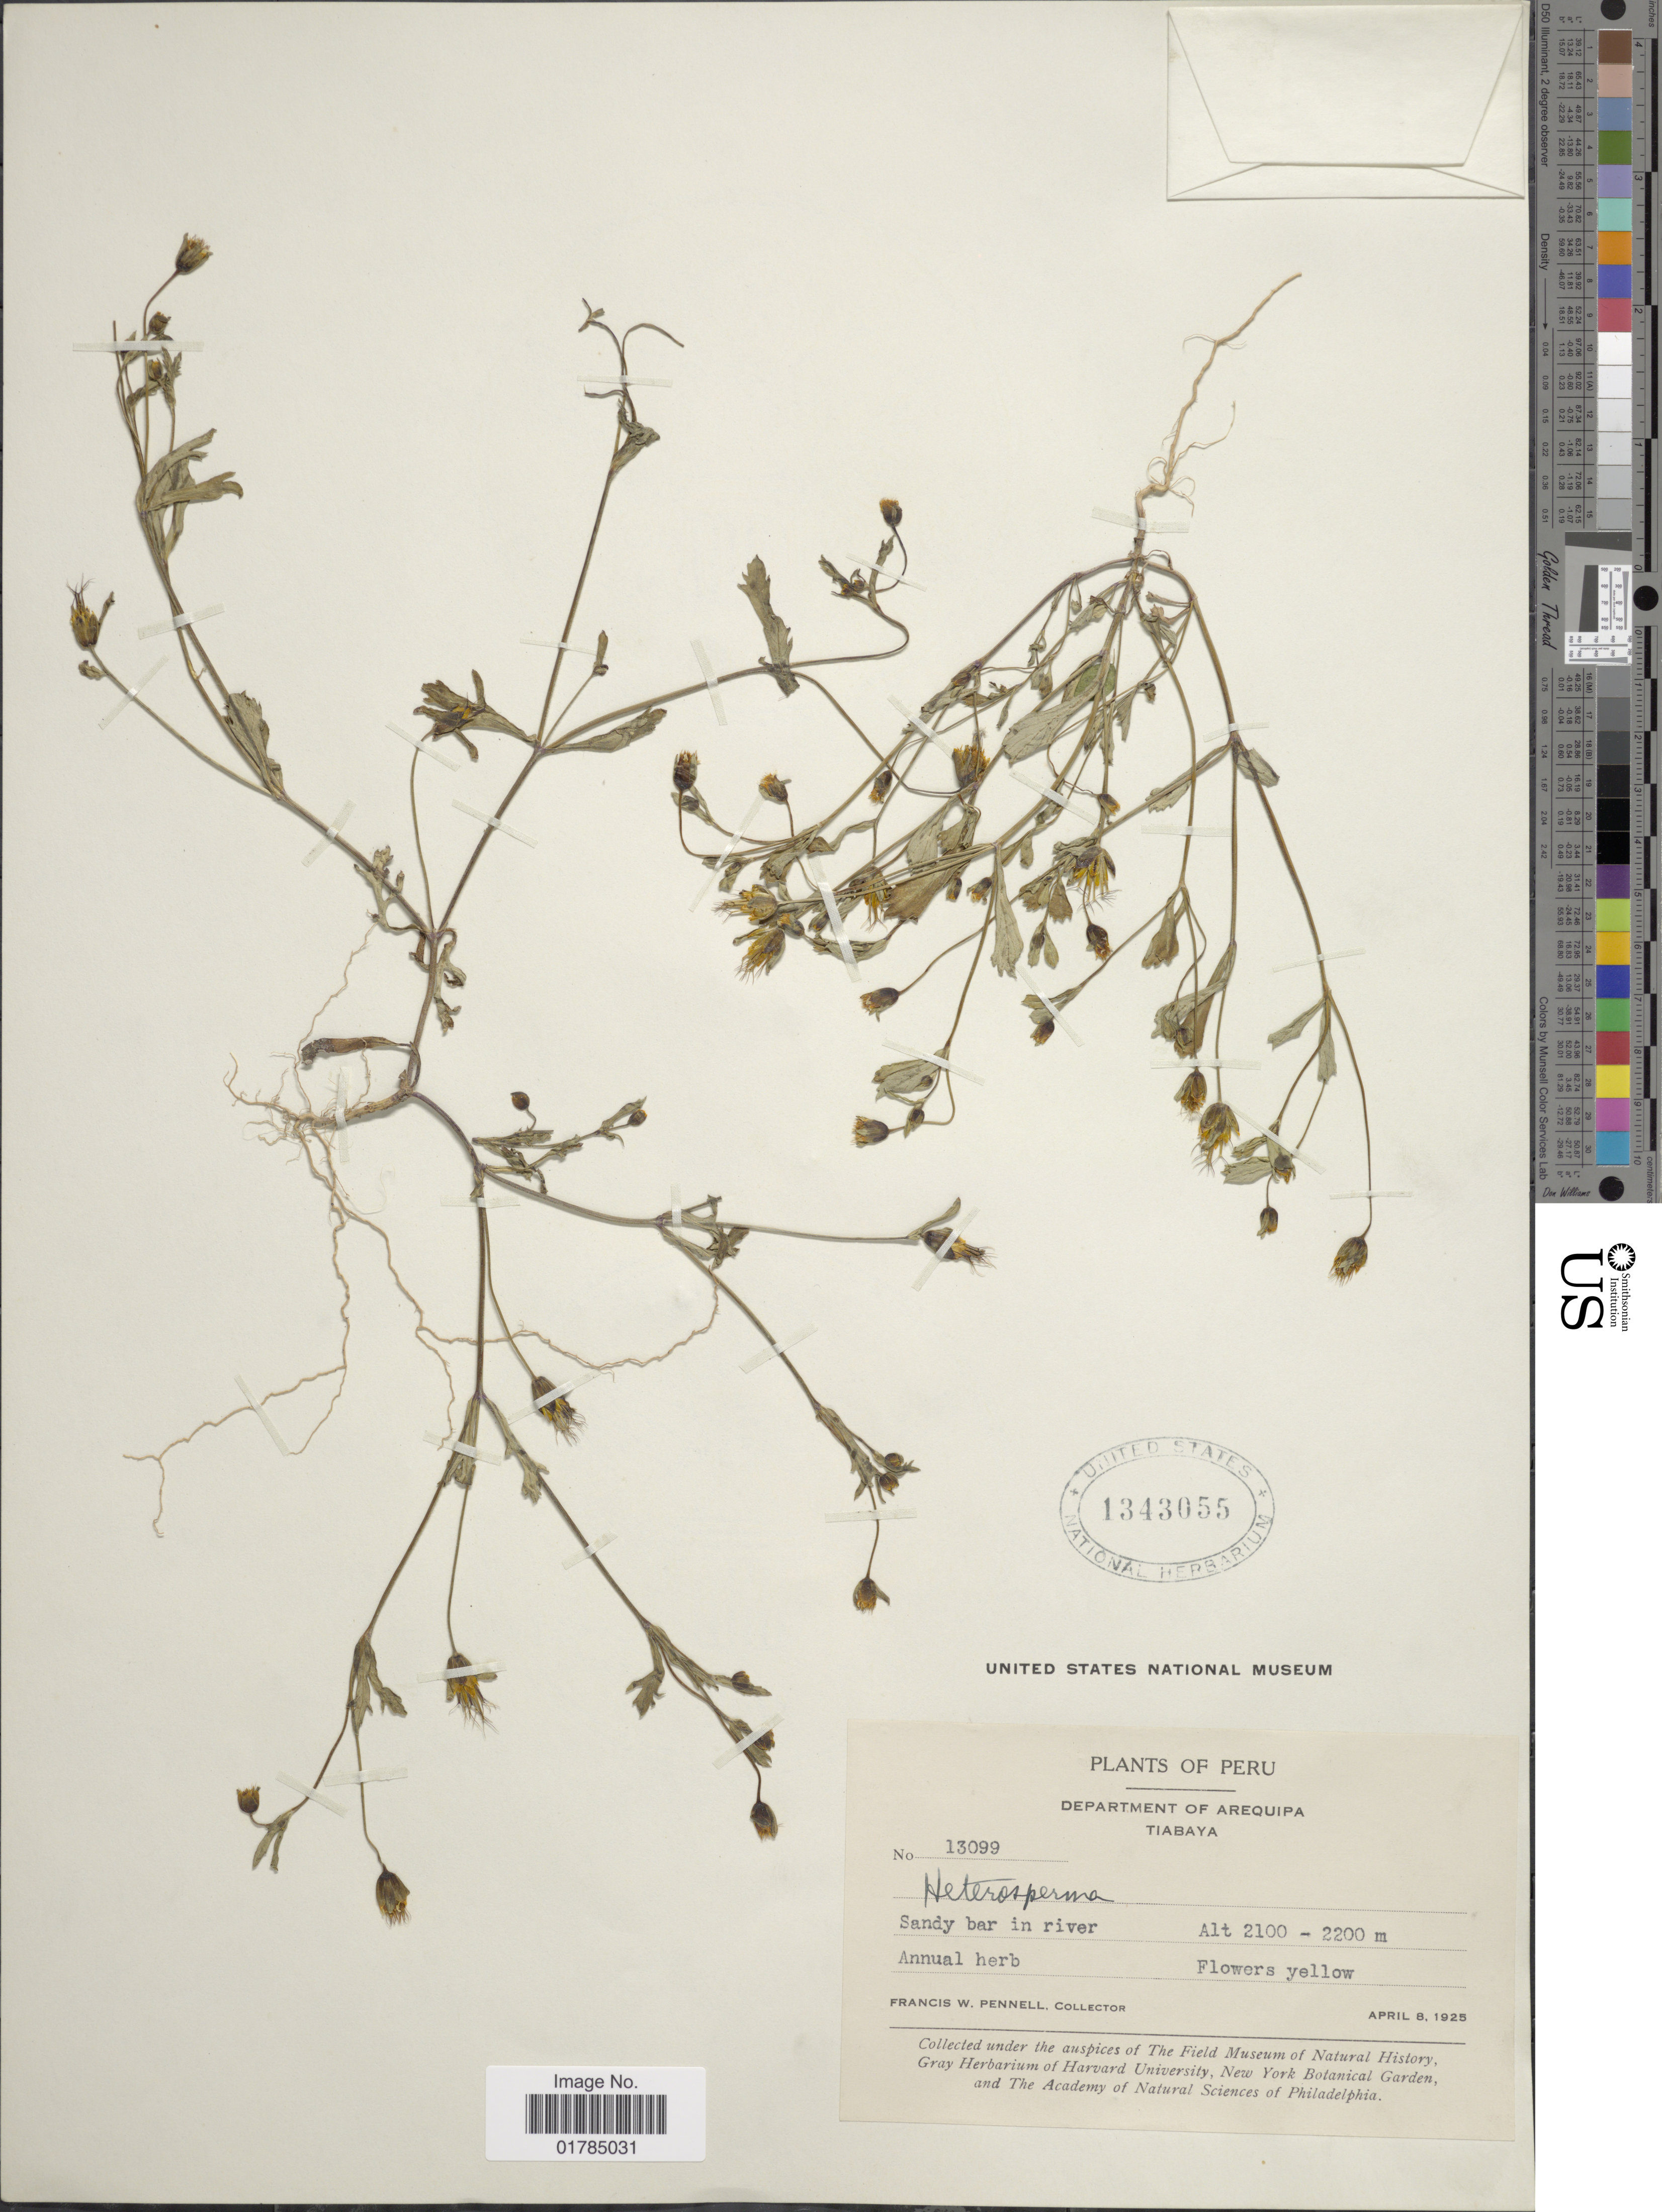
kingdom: Plantae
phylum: Tracheophyta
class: Magnoliopsida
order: Asterales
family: Asteraceae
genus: Heterosperma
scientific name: Heterosperma sp.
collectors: F. W. Pennell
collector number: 13099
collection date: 1925-04-08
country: Peru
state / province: Arequipa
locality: Tibaya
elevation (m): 2100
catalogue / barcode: US 1343055